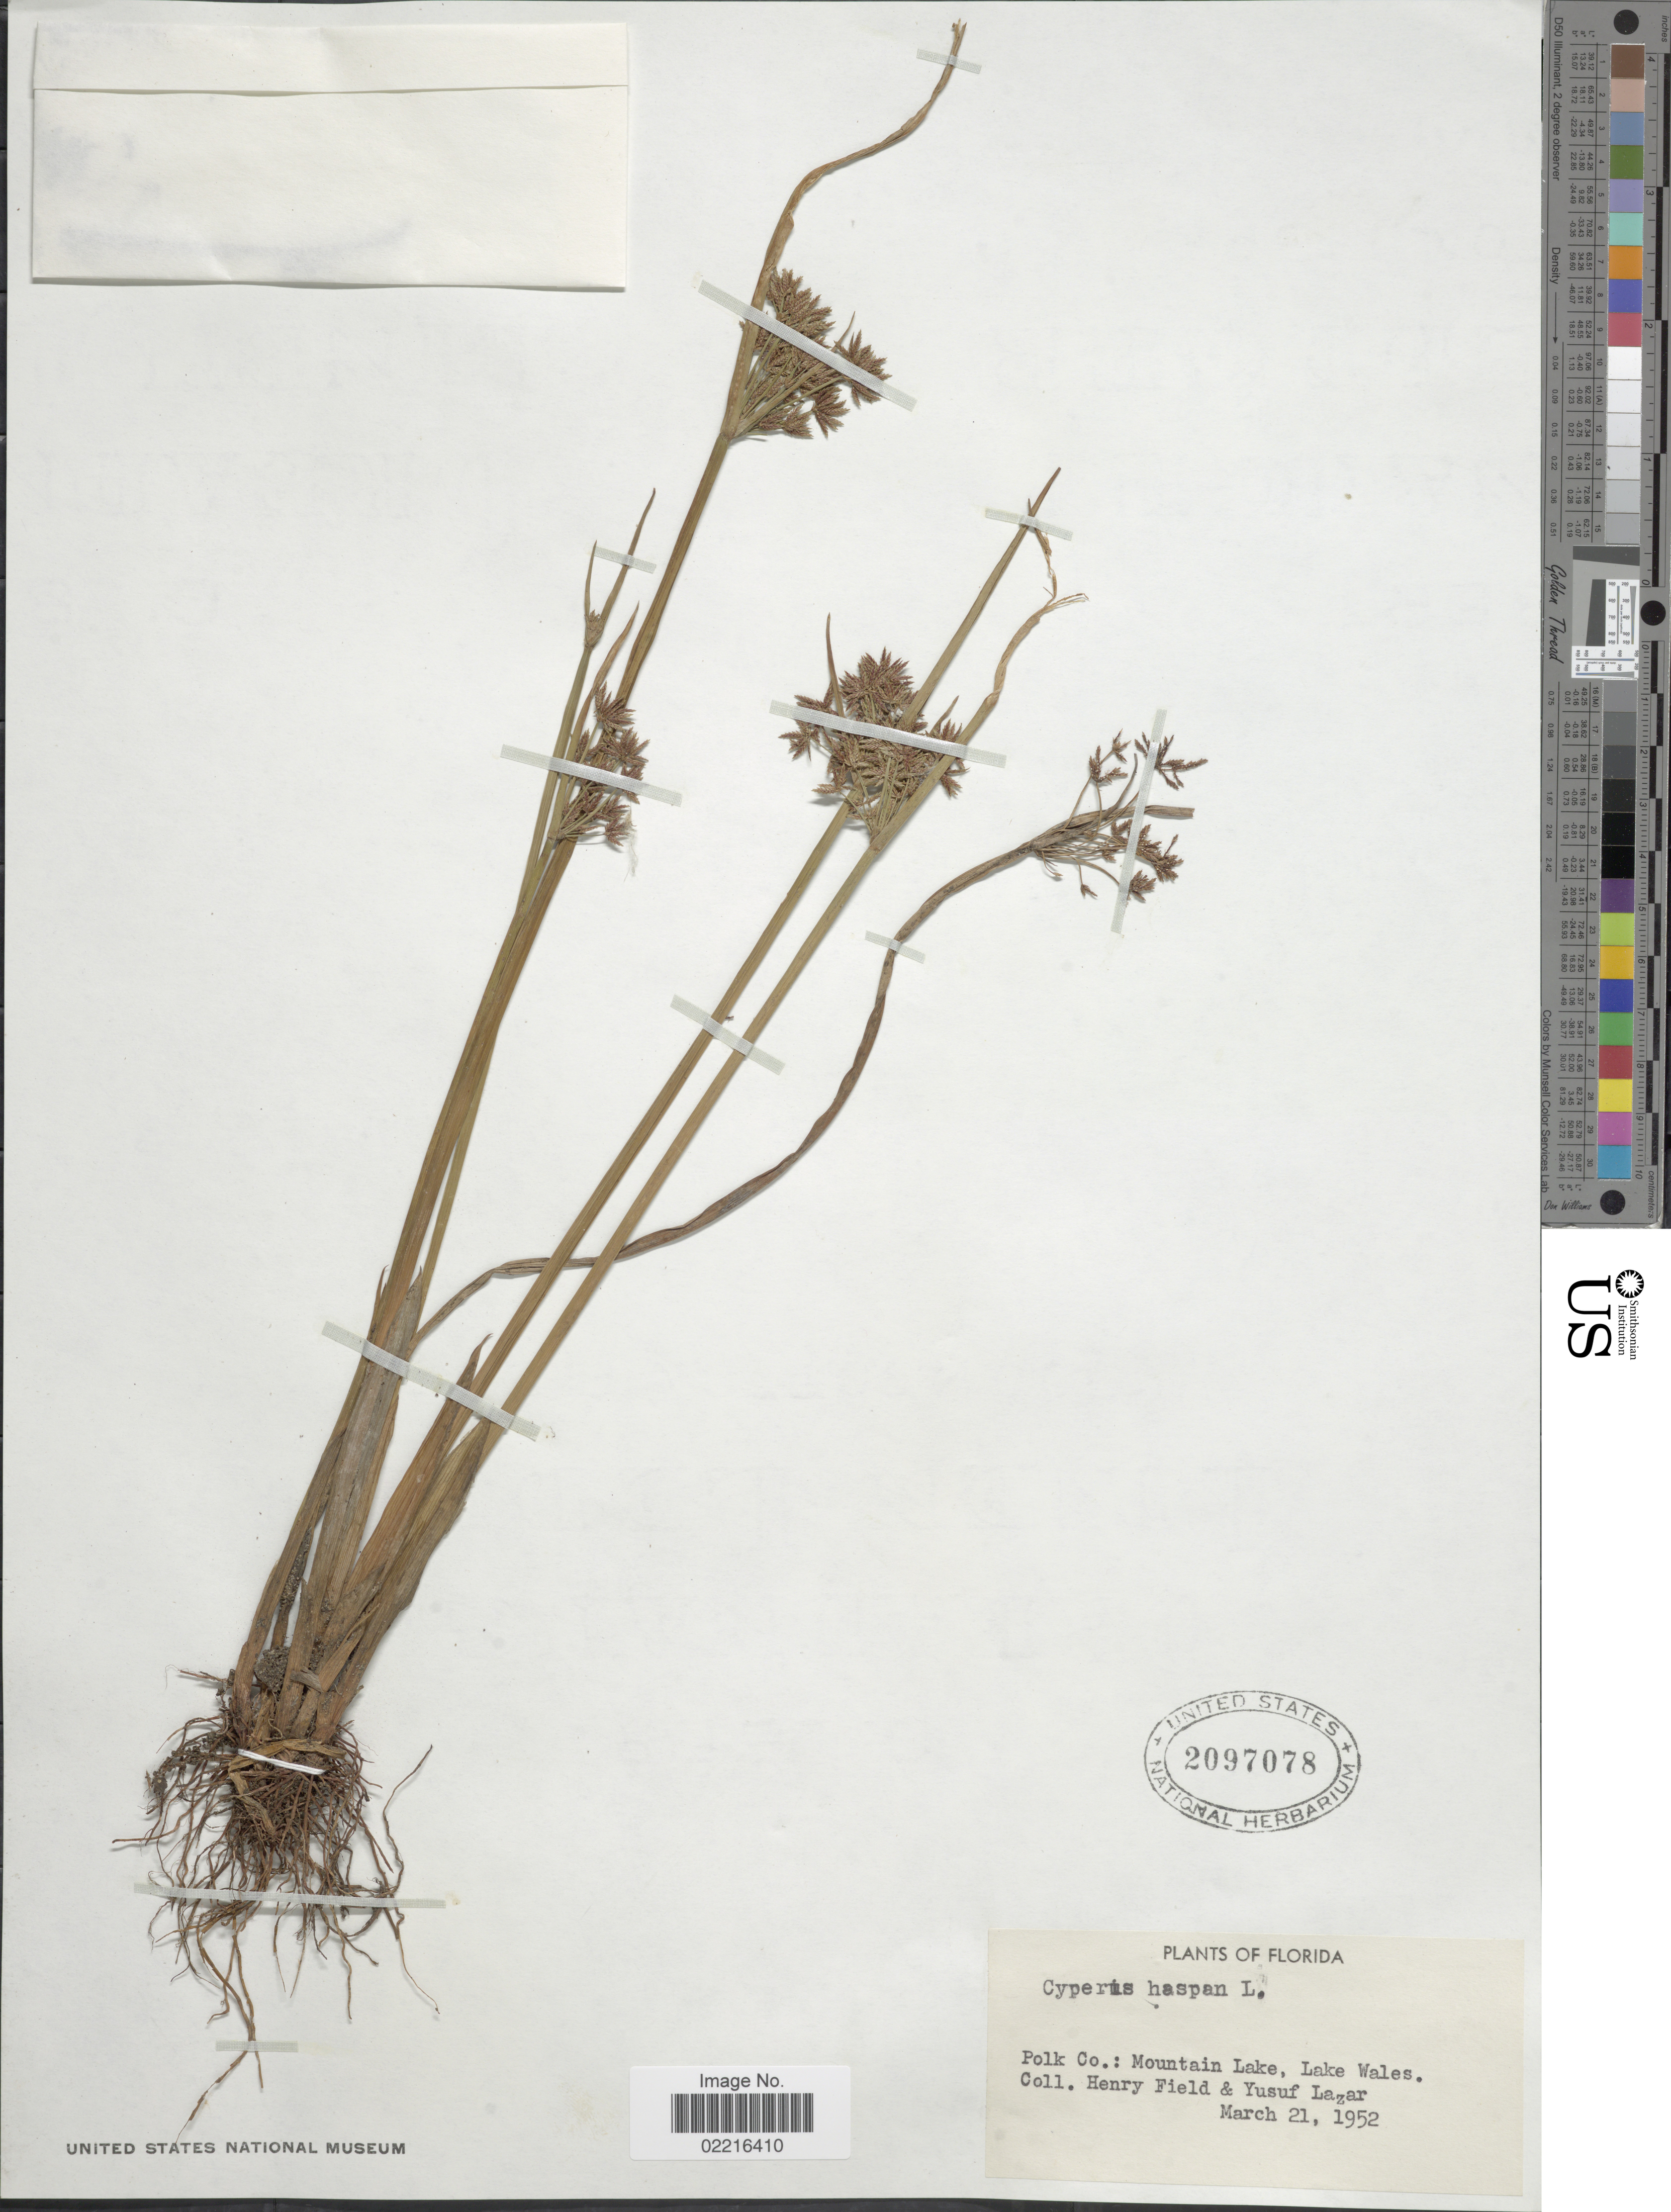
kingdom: Plantae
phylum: Tracheophyta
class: Liliopsida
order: Poales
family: Cyperaceae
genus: Cyperus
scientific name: Cyperus haspan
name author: L.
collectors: H. Field & Y. Lazar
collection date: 1952-03-21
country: United States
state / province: Florida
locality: Polk Co, Mountain Lake, Lake Wales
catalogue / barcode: US 2097078